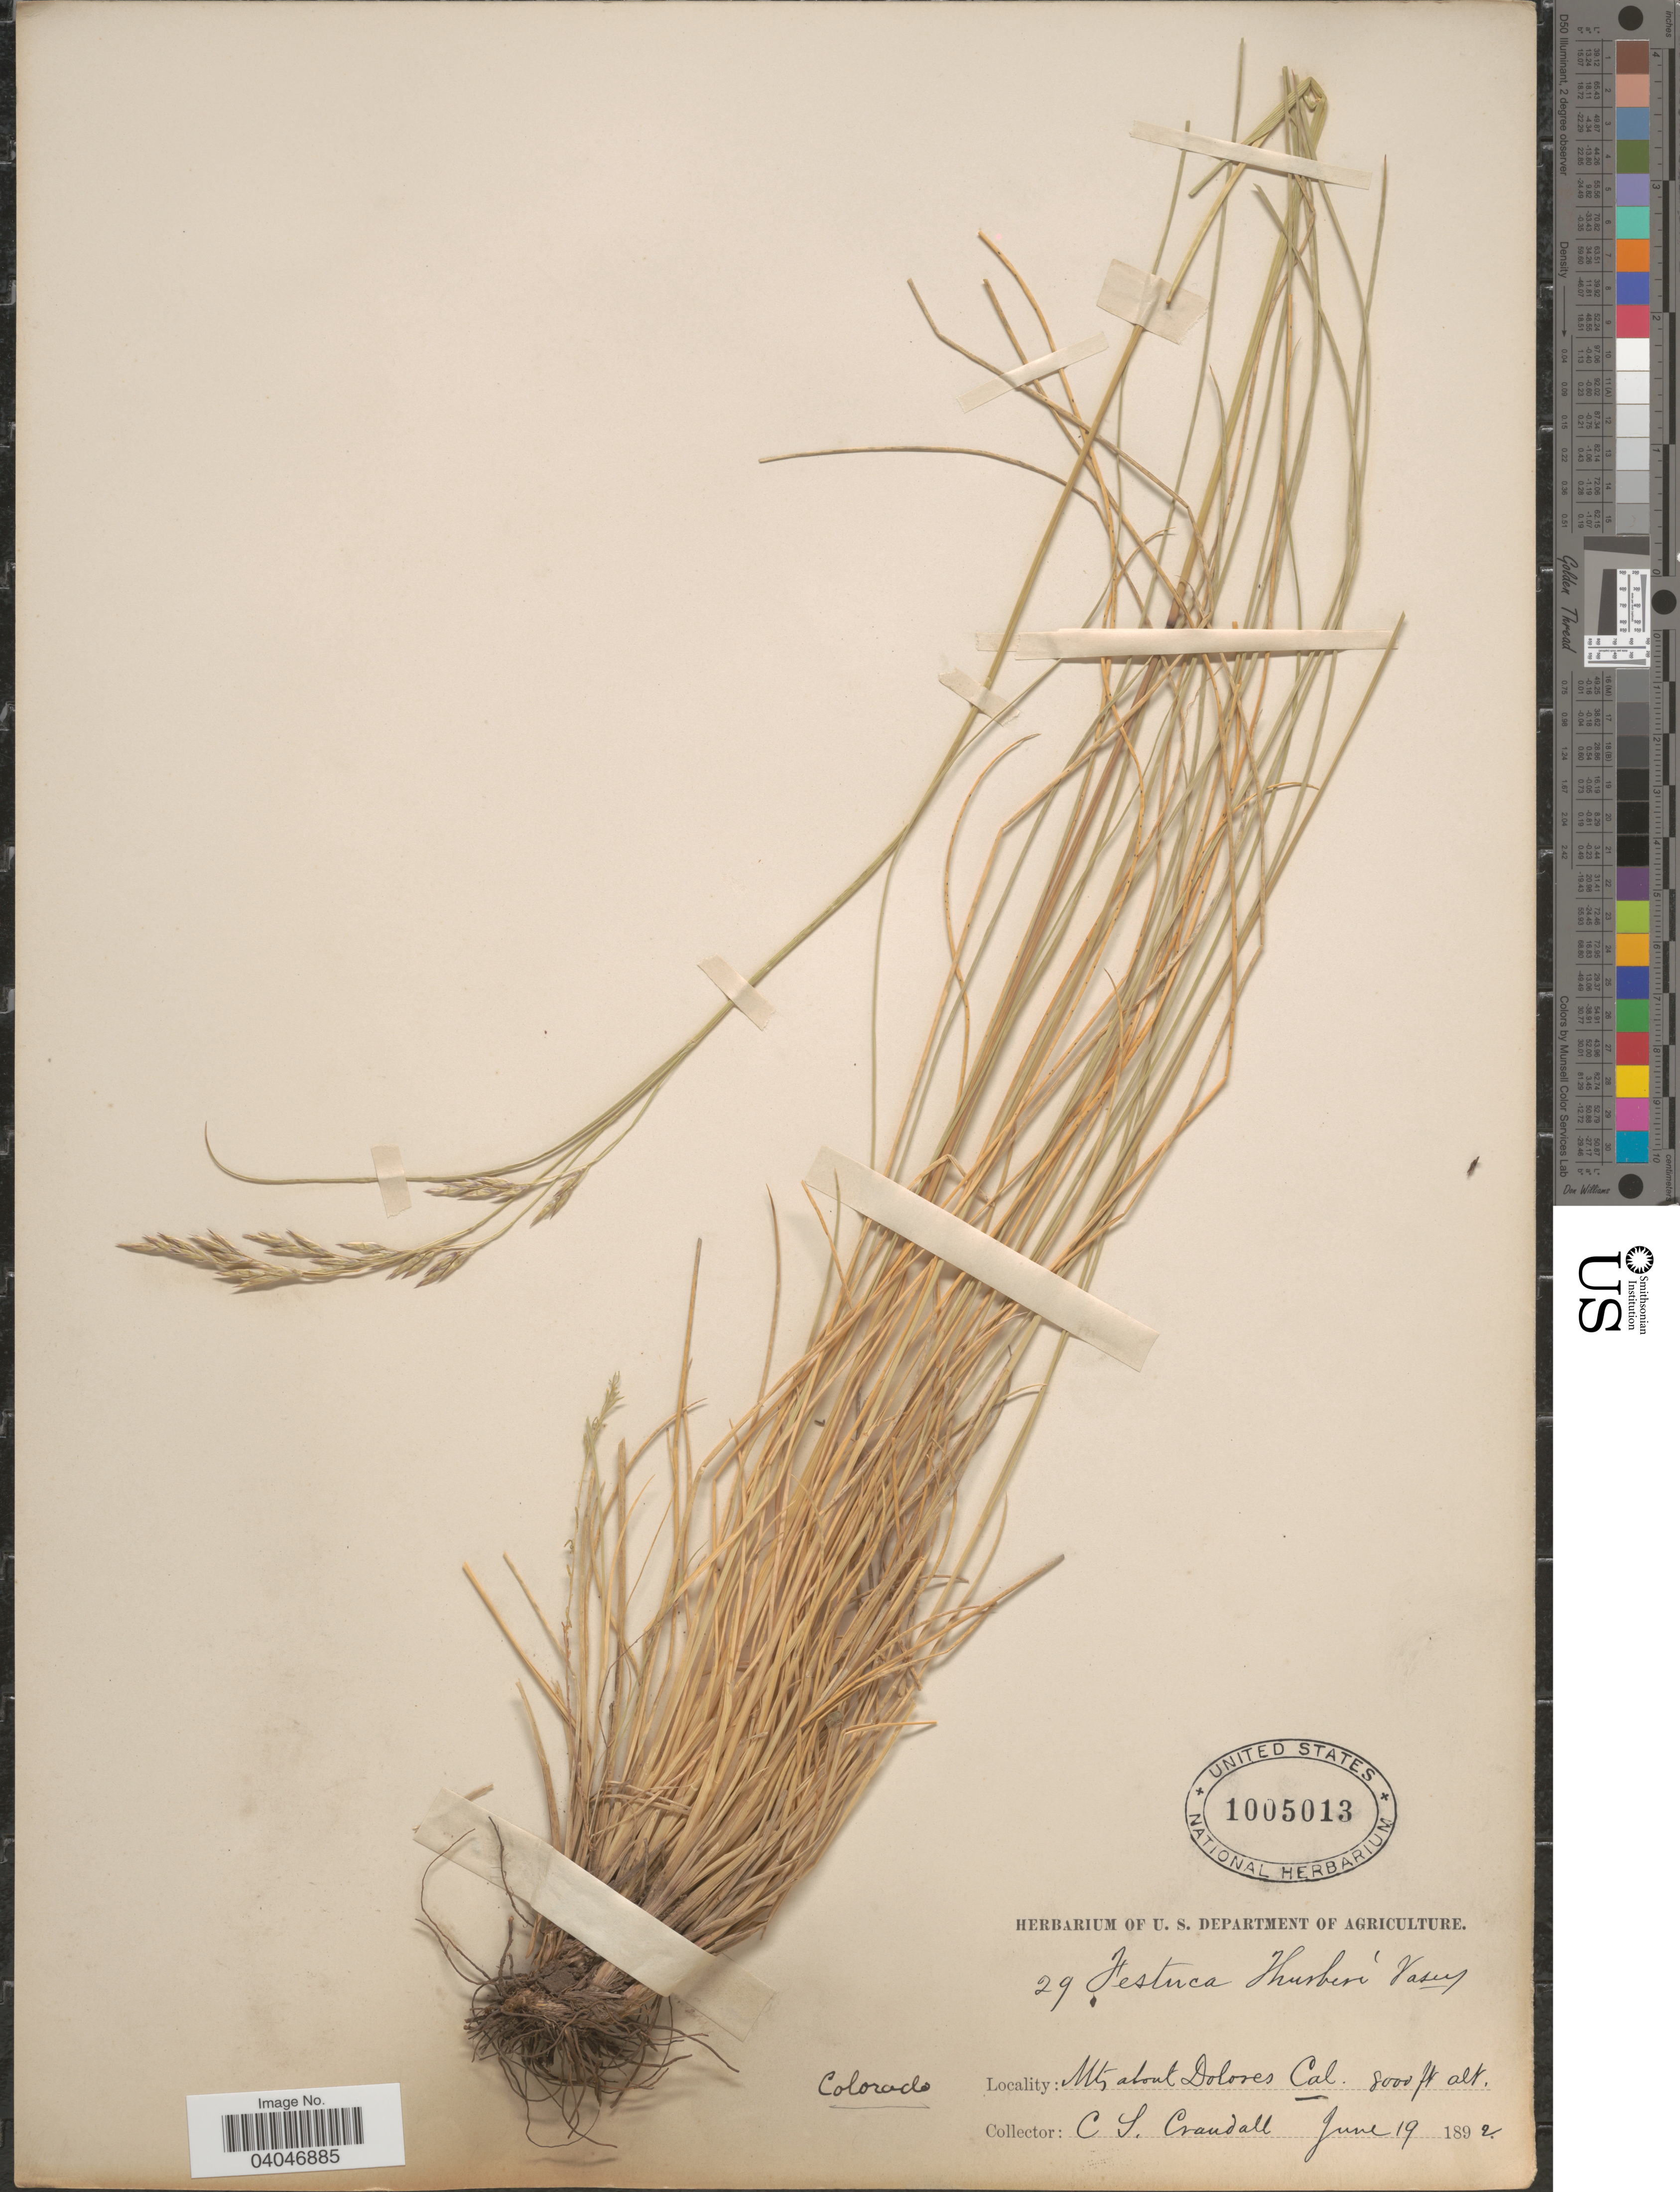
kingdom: Plantae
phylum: Tracheophyta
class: Liliopsida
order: Poales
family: Poaceae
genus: Festuca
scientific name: Festuca thurberi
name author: Vasey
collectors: C. Crandall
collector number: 29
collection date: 1892-06-19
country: United States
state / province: Colorado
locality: Mts about Dolores Cal.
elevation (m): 2438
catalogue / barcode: US 1005013